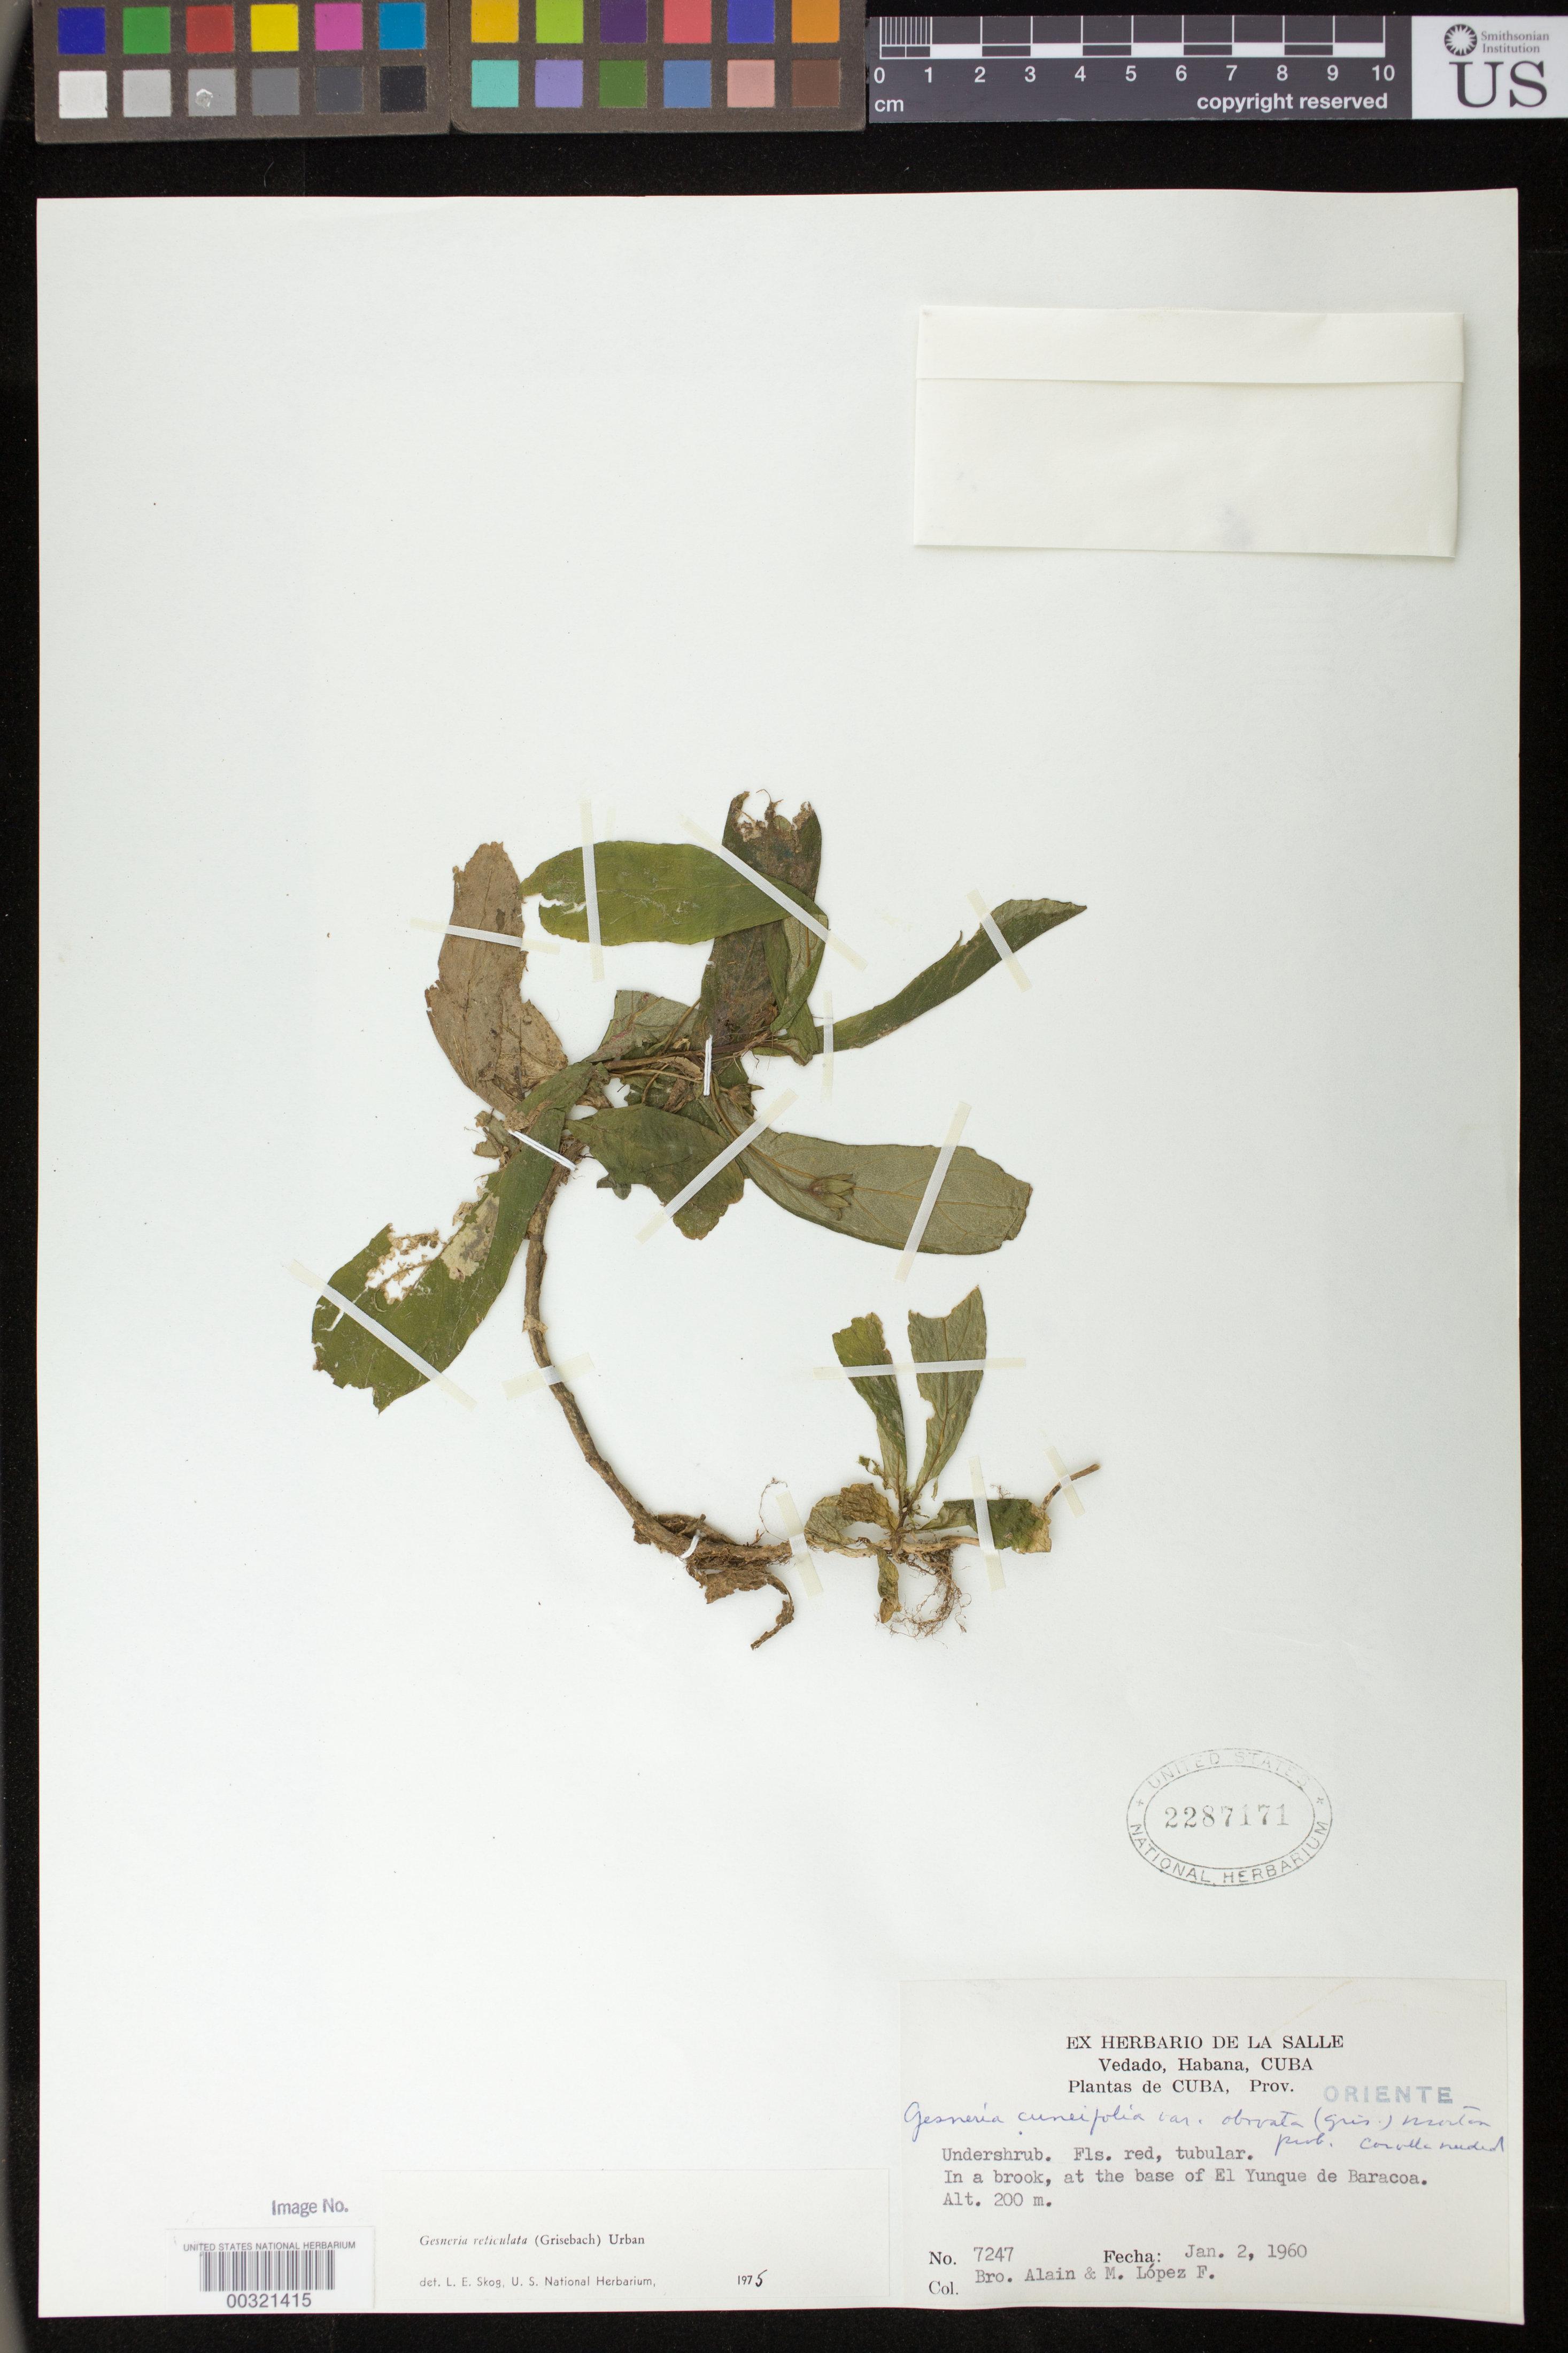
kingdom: Plantae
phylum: Tracheophyta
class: Magnoliopsida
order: Lamiales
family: Gesneriaceae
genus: Gesneria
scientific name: Gesneria reticulata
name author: (Griseb.) Urb.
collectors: A. H. Liogier & M. Lopéz-F.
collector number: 7247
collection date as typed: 02 Jan 1960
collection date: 1960-01-02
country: Cuba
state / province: Oriente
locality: At the base of El Yunque de Baracoa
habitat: In a brook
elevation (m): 200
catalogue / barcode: US 2287171